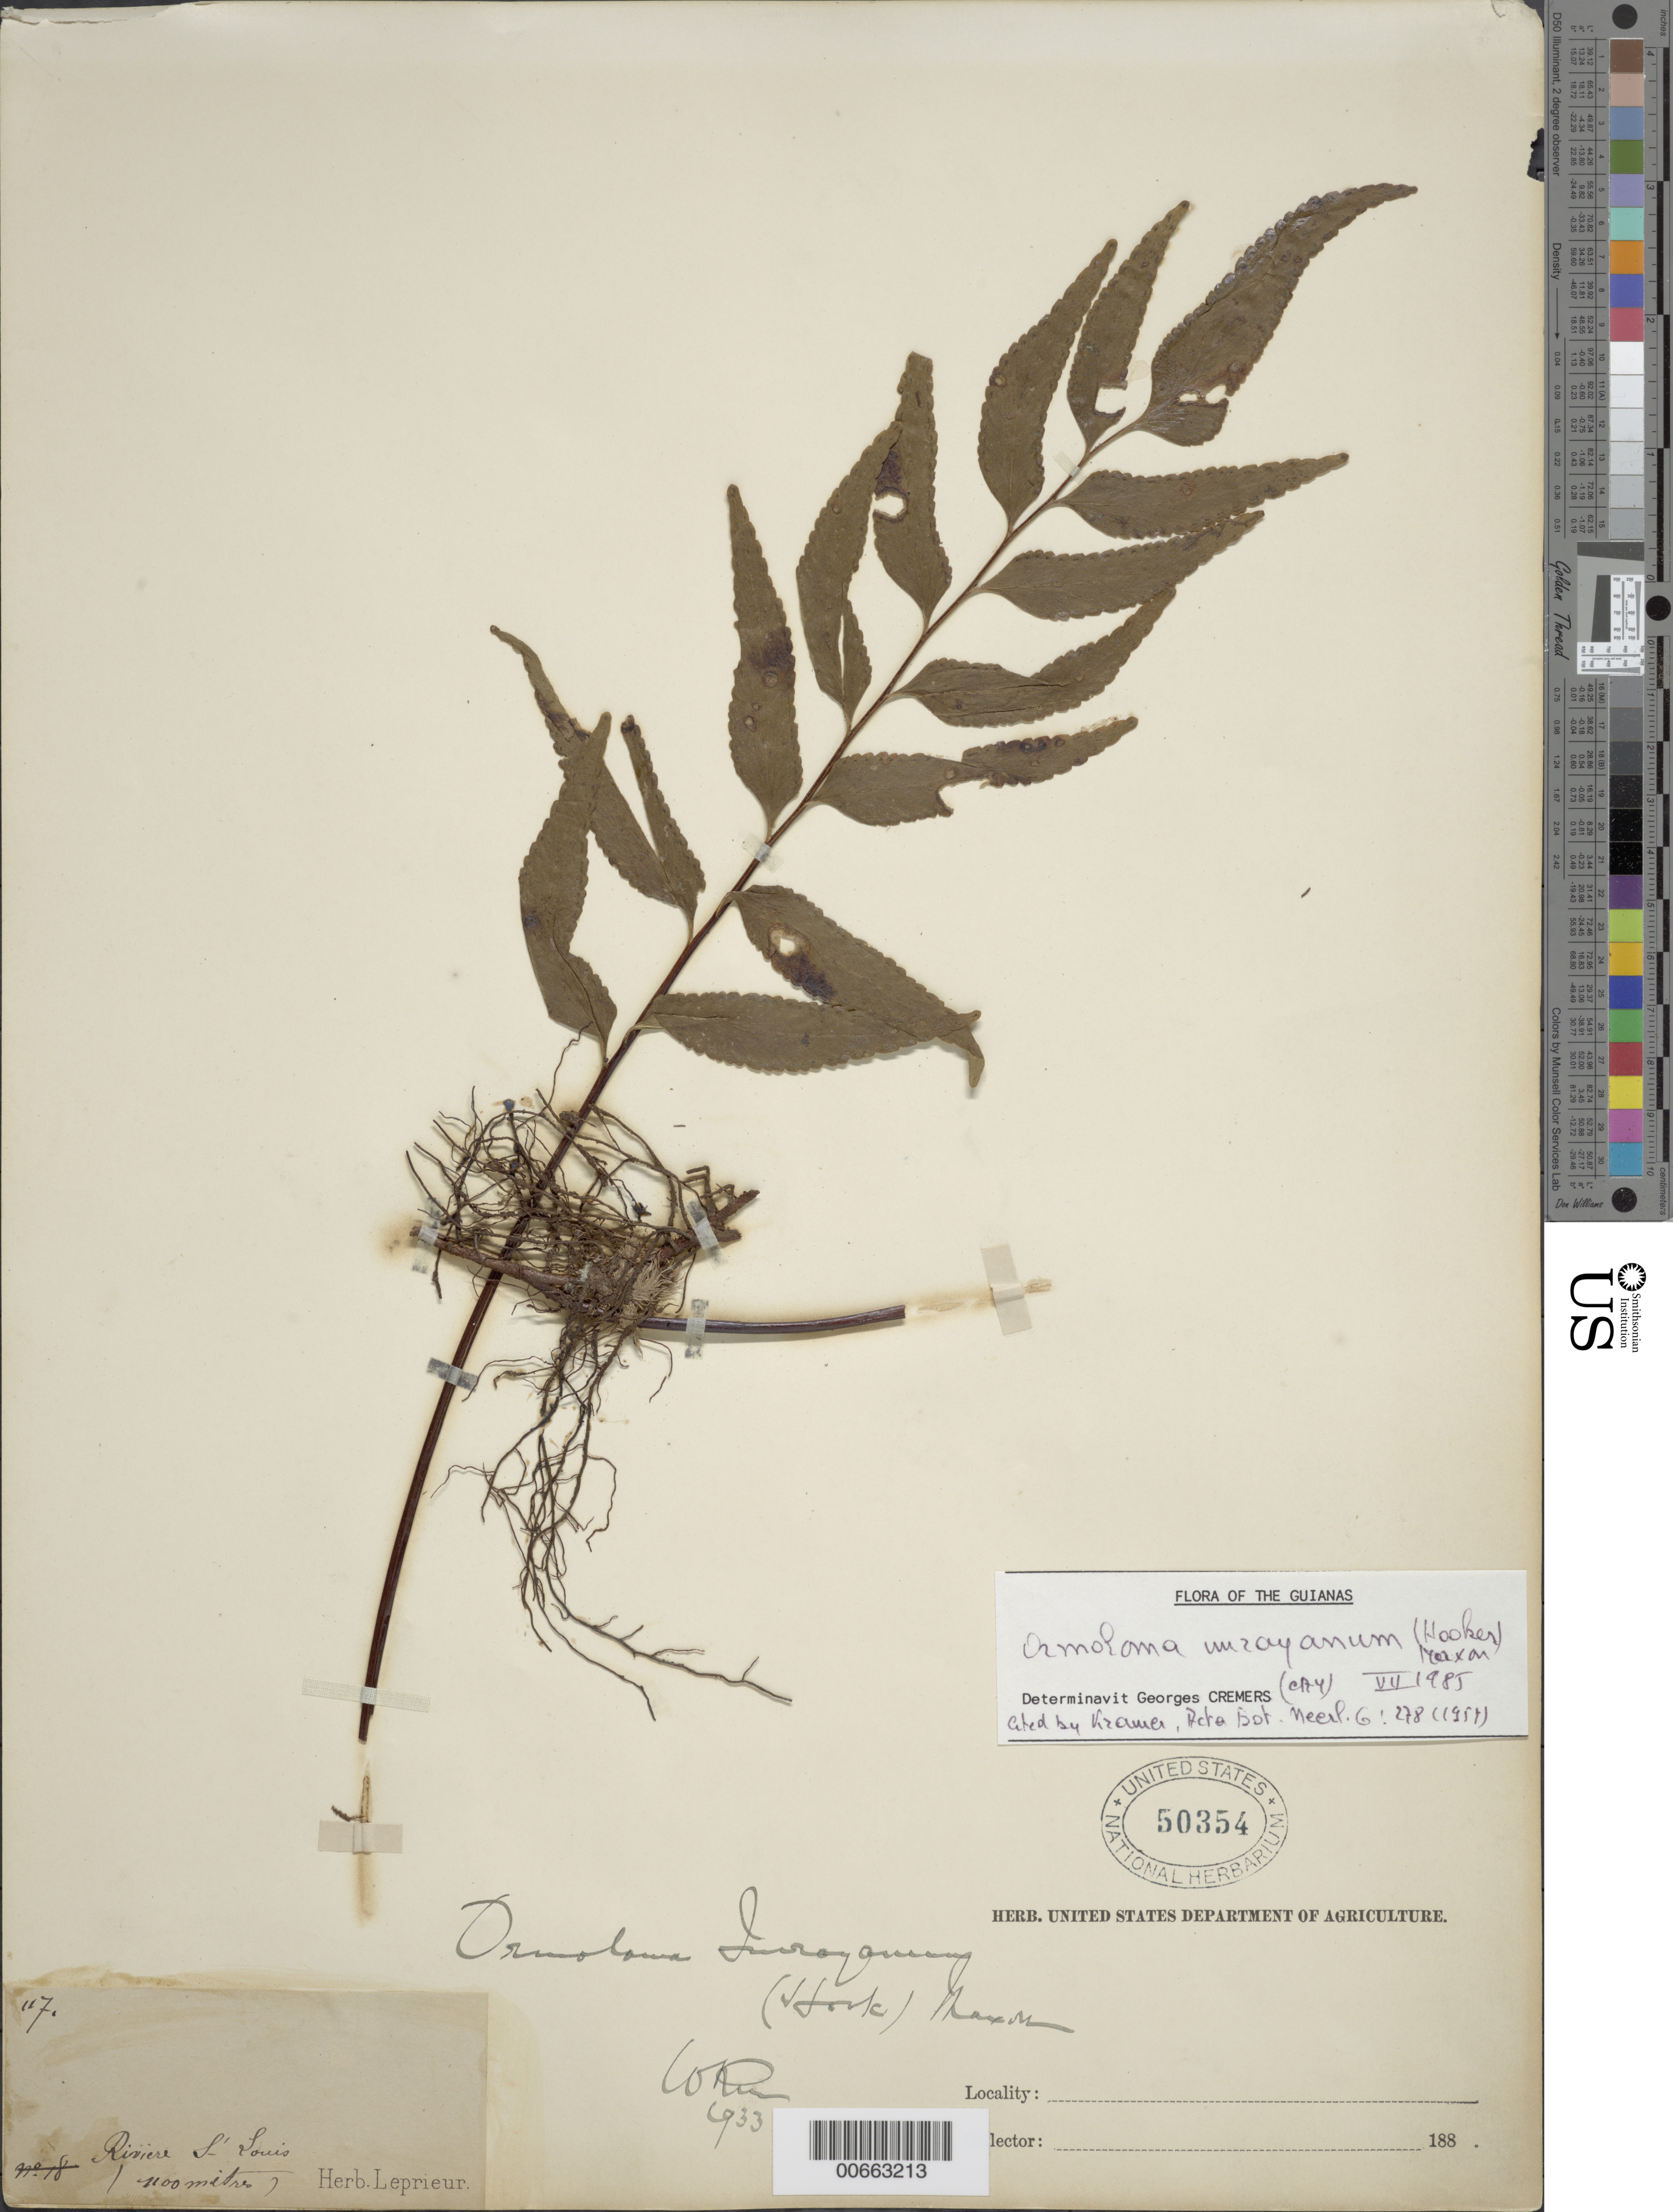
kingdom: Plantae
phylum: Tracheophyta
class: Polypodiopsida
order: Polypodiales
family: Lindsaeaceae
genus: Lindsaea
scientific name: Lindsaea imrayana comb. ined.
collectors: F. M. R. Leprieur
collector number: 117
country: French Guiana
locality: Rivière St. Louis (1100 metres)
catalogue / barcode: US 50354